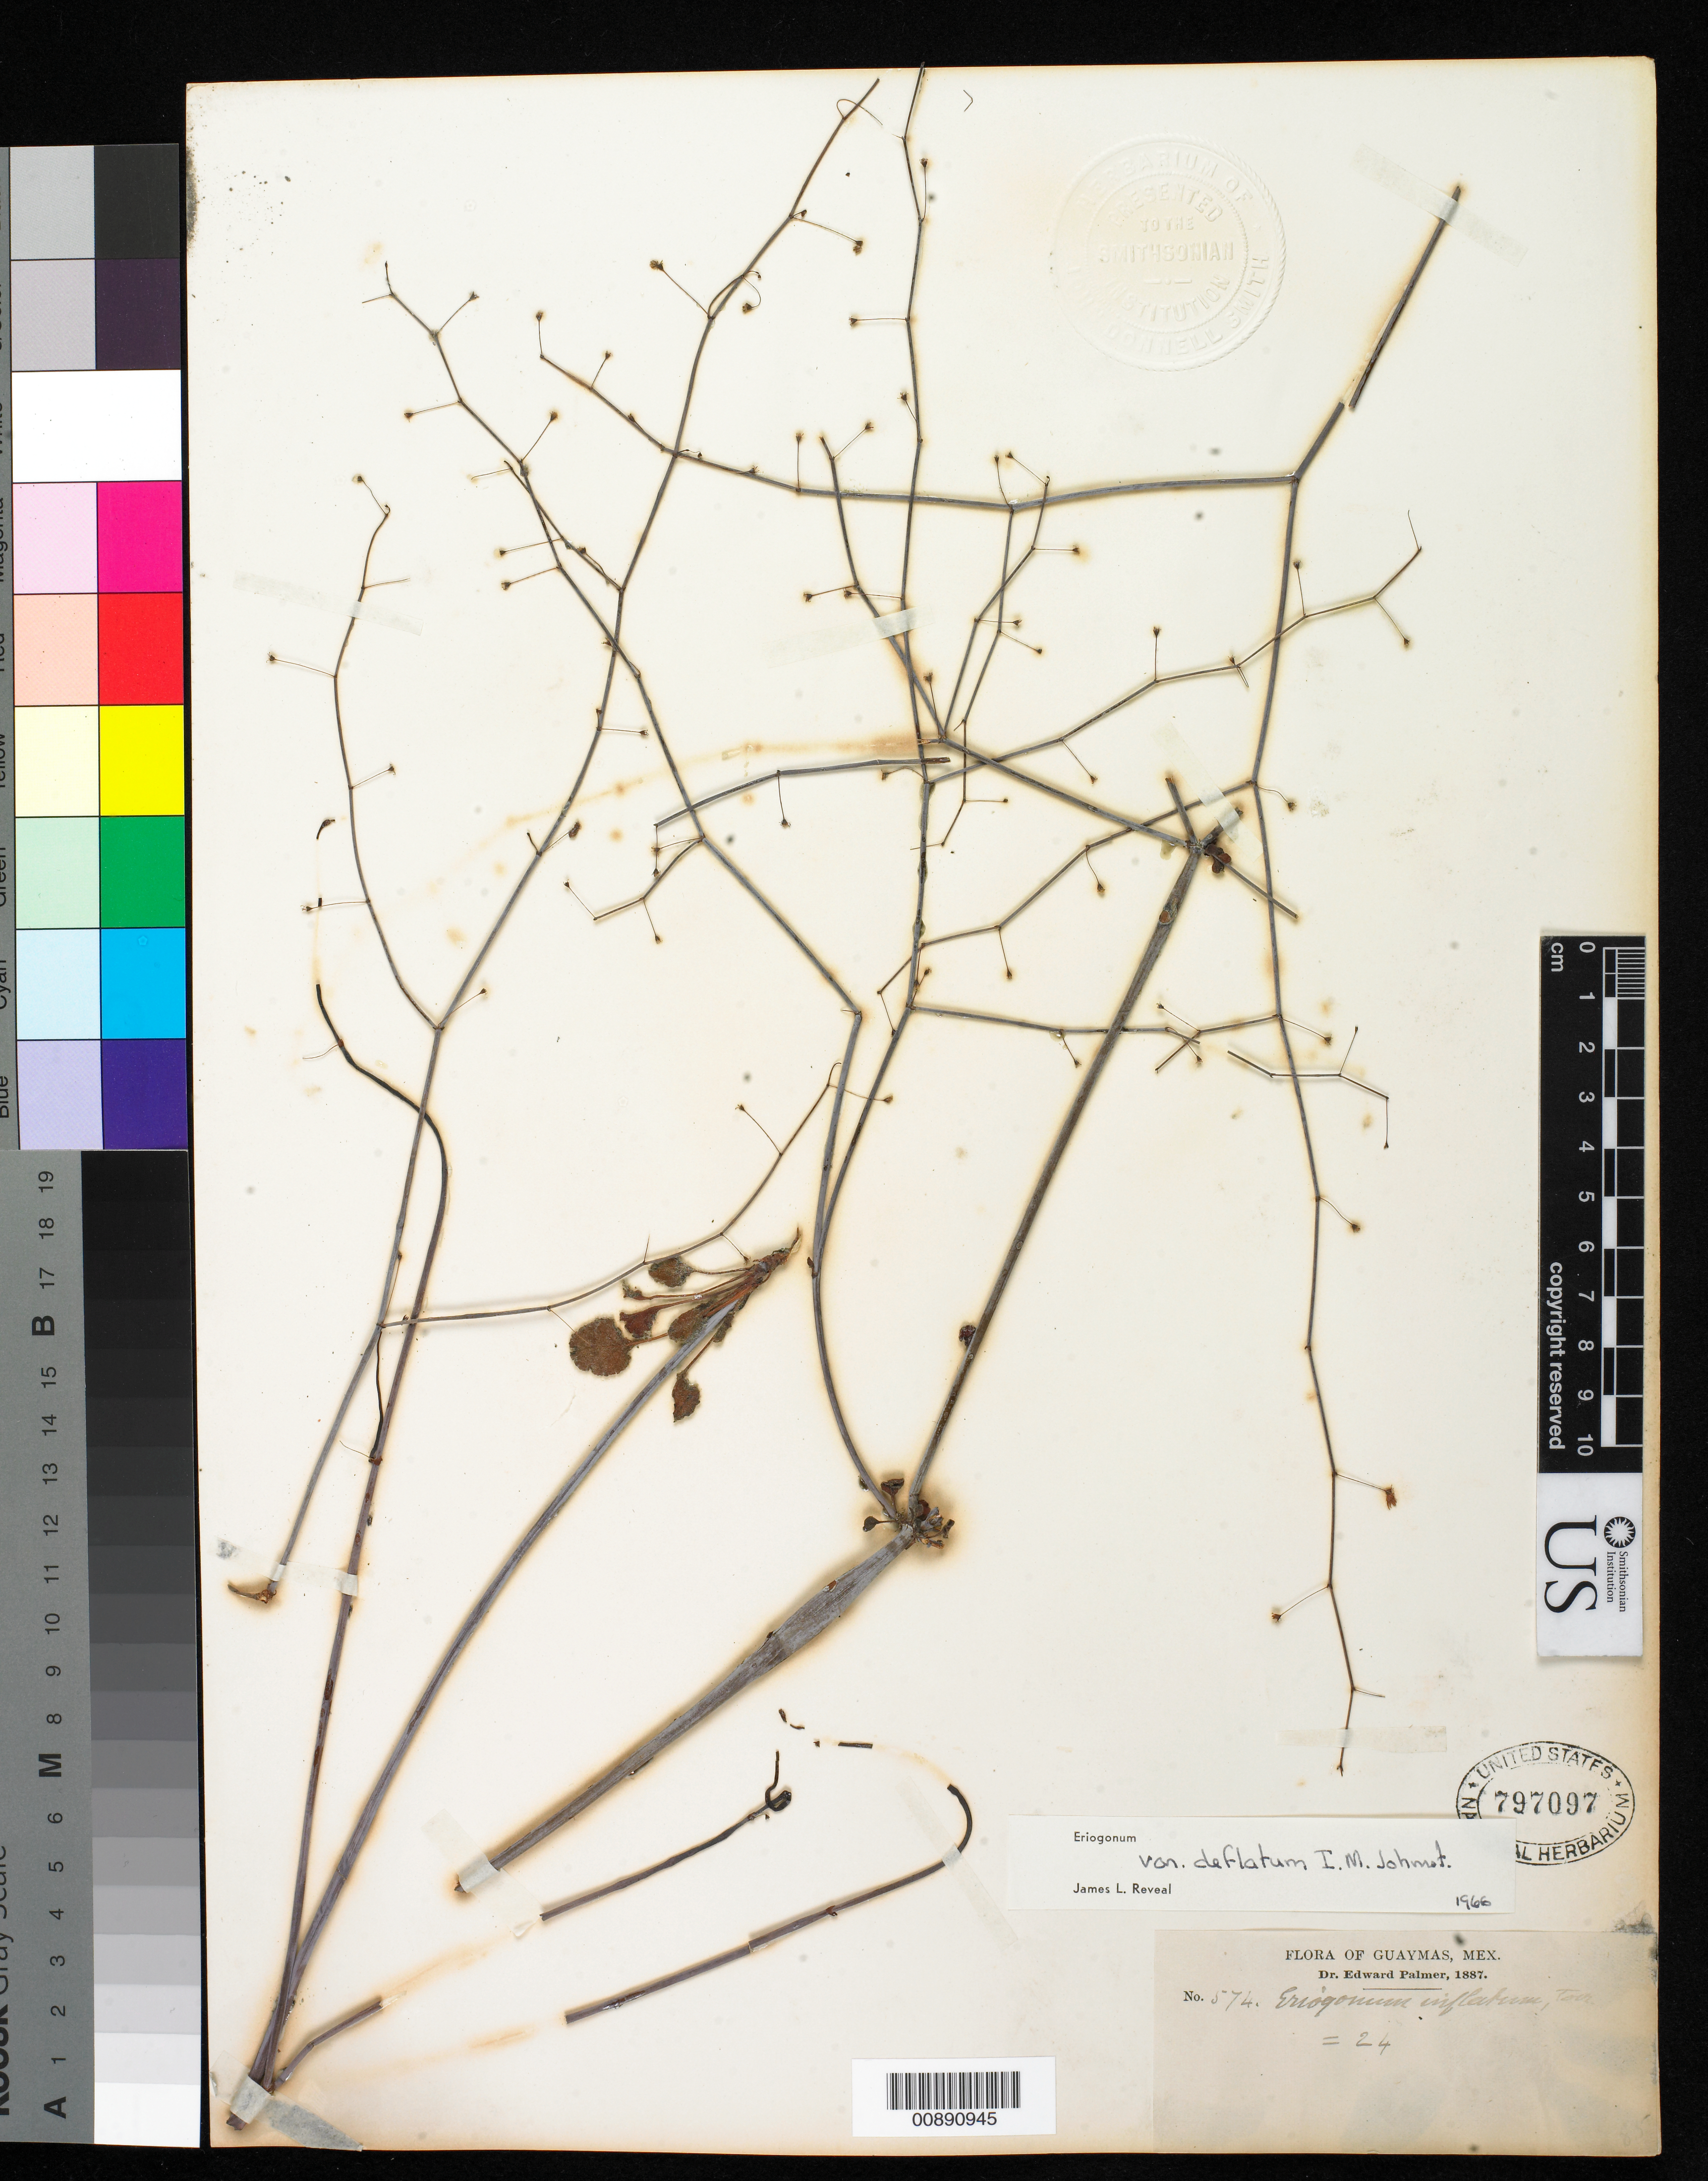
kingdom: Plantae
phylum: Tracheophyta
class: Magnoliopsida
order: Caryophyllales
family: Polygonaceae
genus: Eriogonum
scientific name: Eriogonum inflatum var. deflatum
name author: I.M. Johnst.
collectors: E. Palmer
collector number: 574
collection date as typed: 1887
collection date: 1887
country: Mexico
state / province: Sonora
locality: Guaymas, Sonora.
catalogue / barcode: US 797097